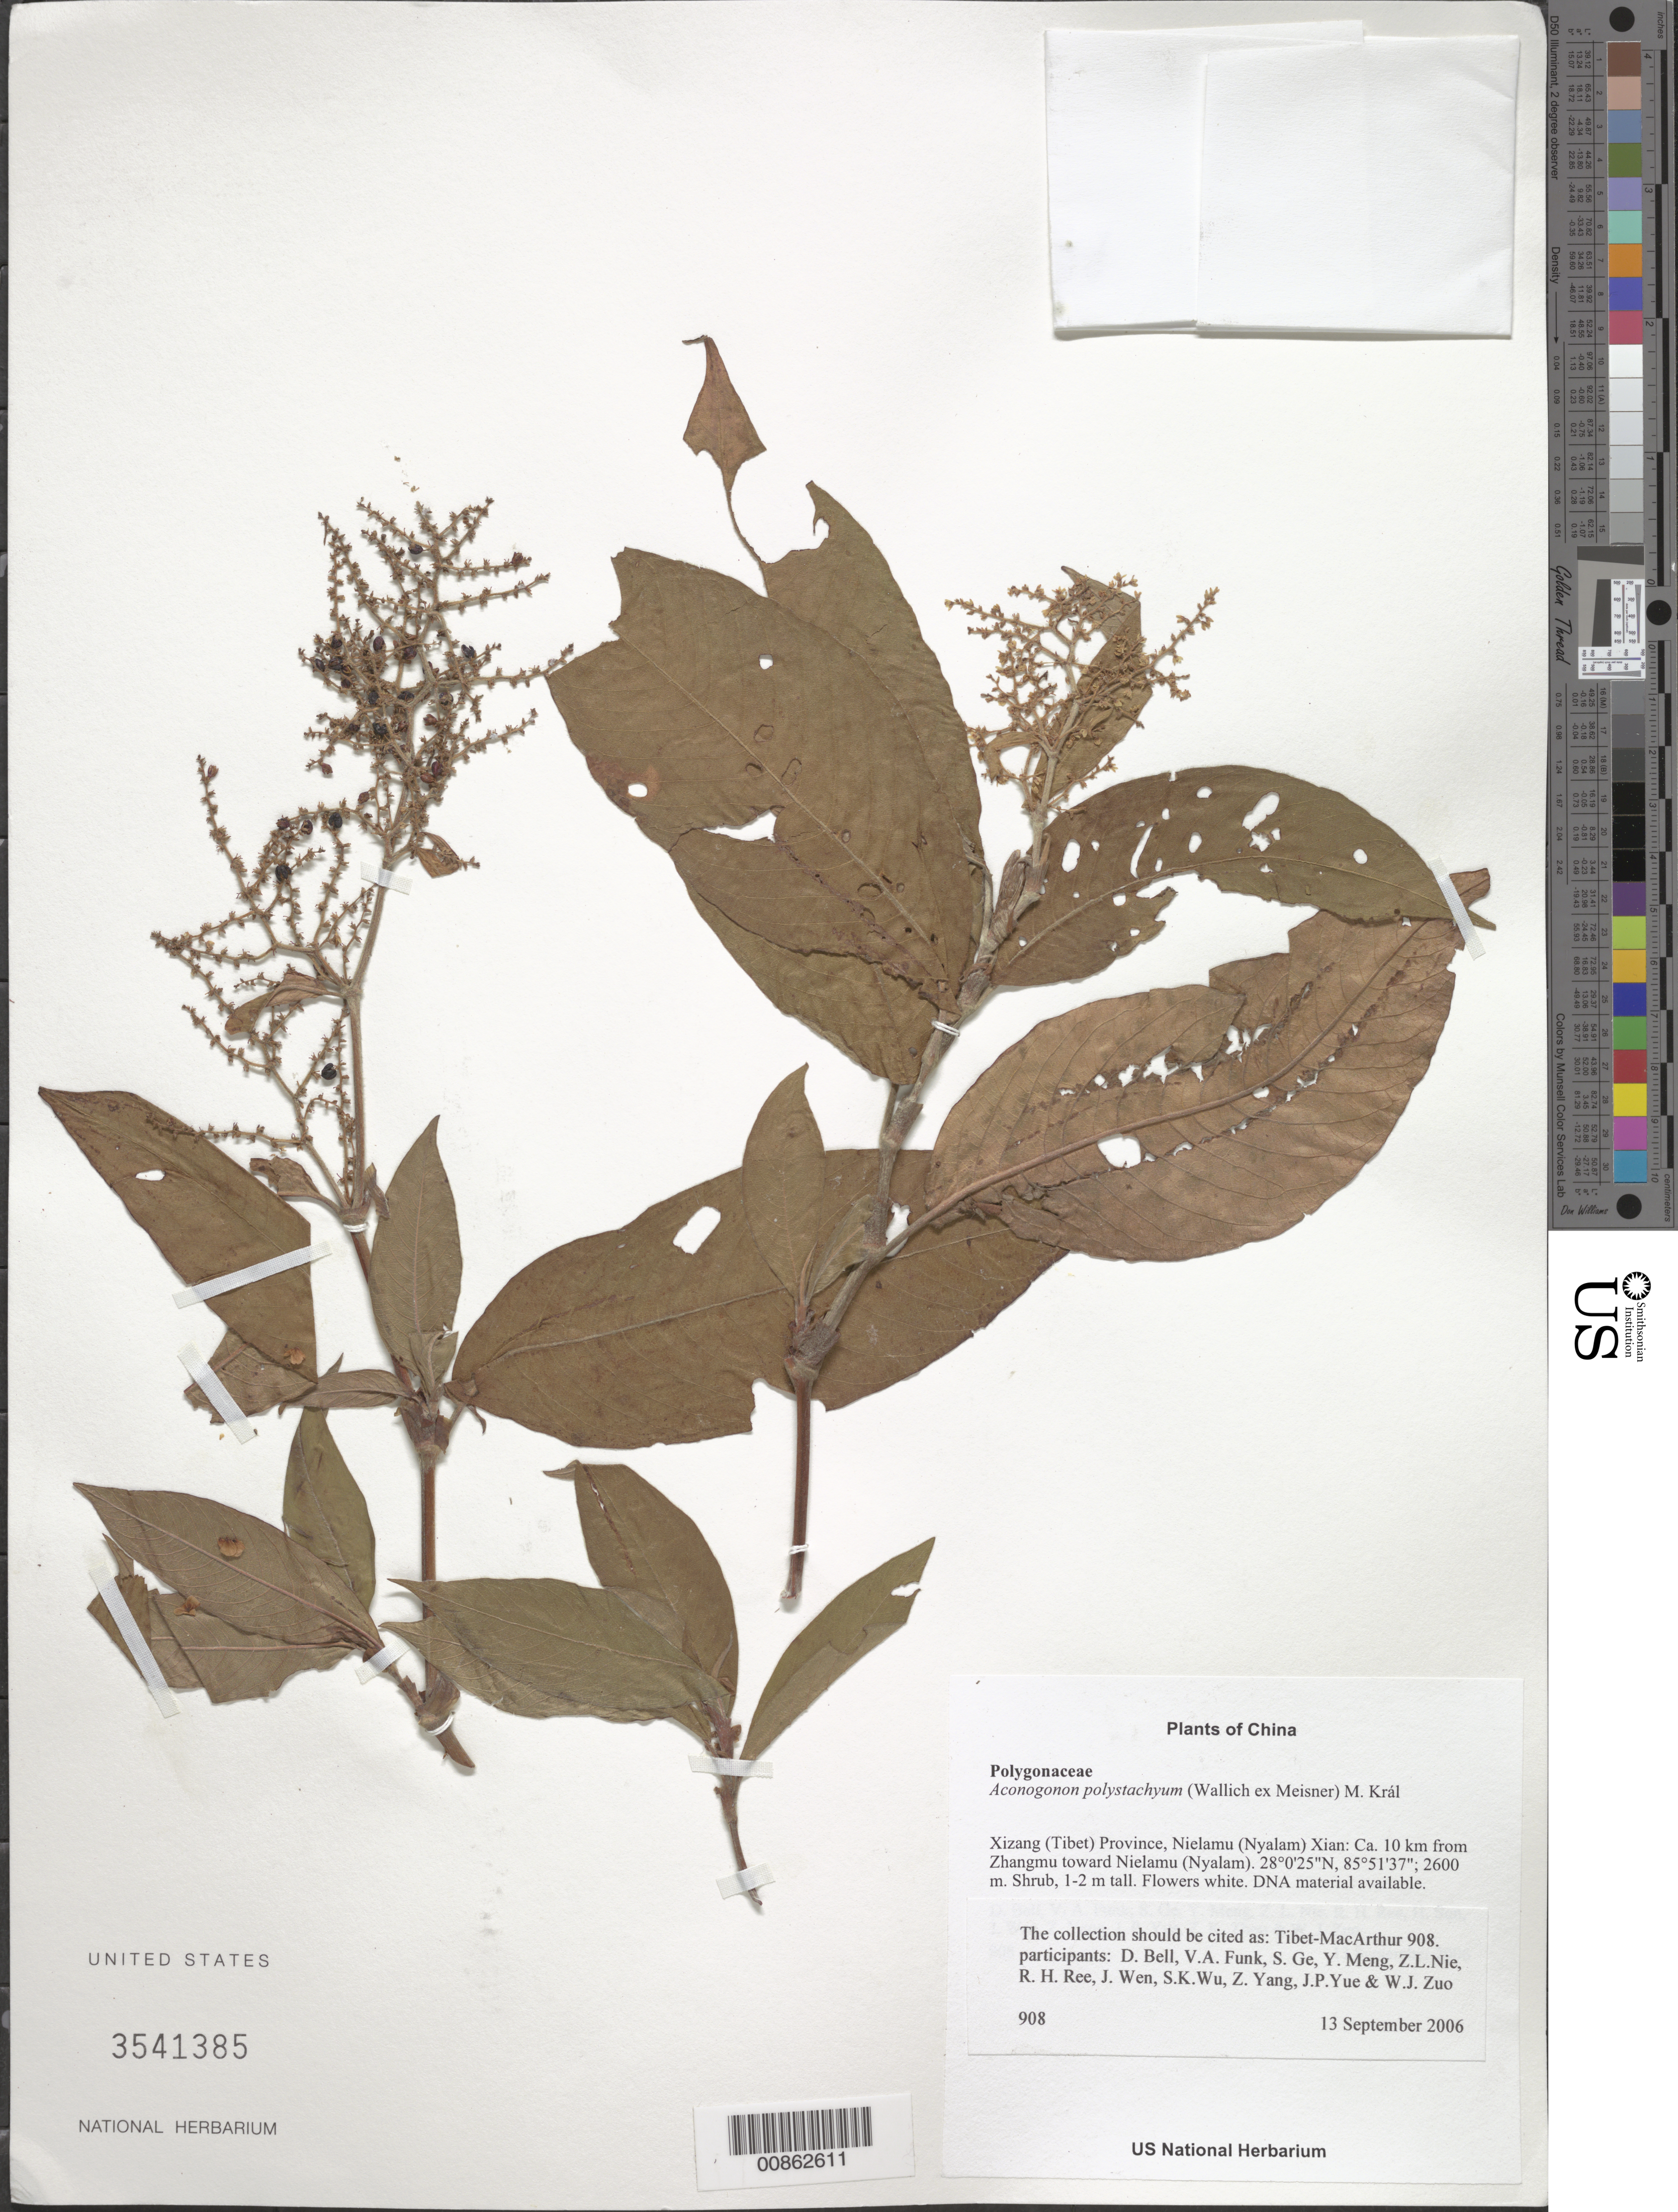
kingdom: Plantae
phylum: Tracheophyta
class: Magnoliopsida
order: Caryophyllales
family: Polygonaceae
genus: Koenigia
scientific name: Koenigia polystachya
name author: (Wall. ex Meisn.) T.M. Schust. & Reveal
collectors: Tibet-MacArthur, D. A. Bell, V. Funk, S. Ge, Y. Meng, Z. Nie, R. Ree, H. Sun, J. Wen, Z. Yang, J. Yue, Z. Zhou & W. Zuo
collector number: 908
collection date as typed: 13 Sep 2006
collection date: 2006-09-13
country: China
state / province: Xizang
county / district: Nielamu (Nyalam) Xian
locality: Ca. 10 km from Zhangmu toward Nielamu (Nyalam).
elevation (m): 2600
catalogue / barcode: US 3541385